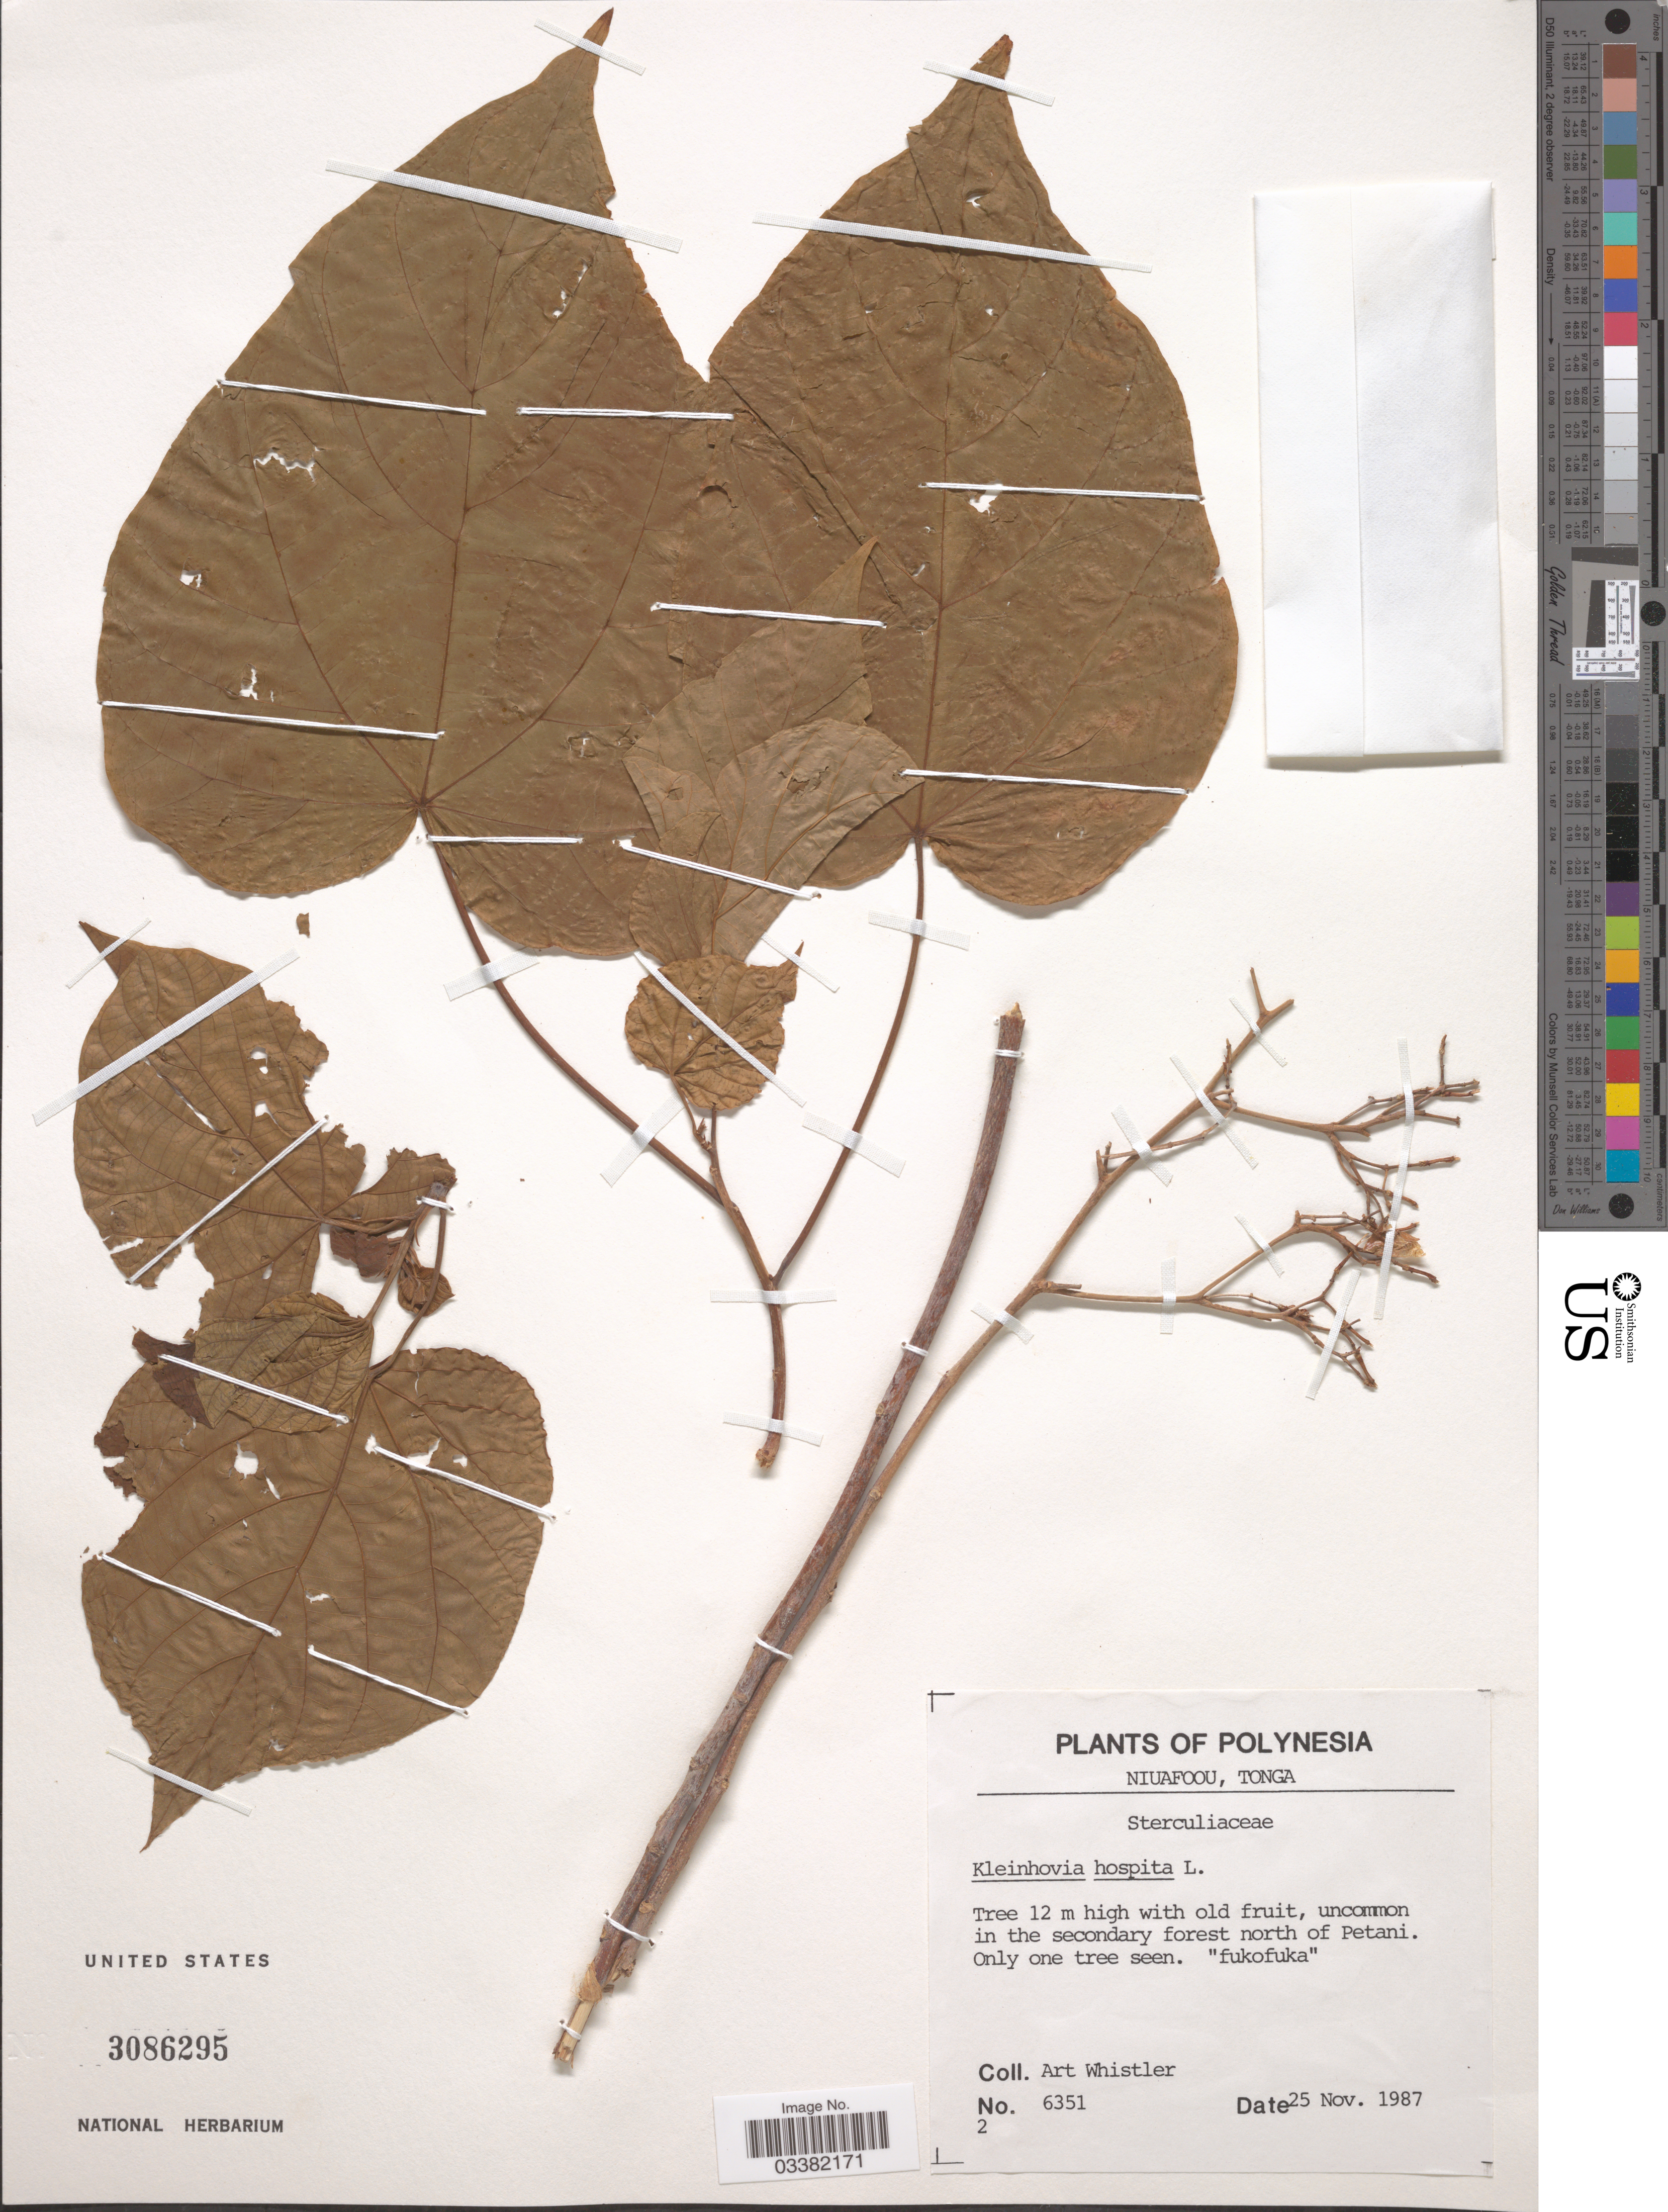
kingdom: Plantae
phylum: Tracheophyta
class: Magnoliopsida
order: Malvales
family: Malvaceae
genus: Kleinhovia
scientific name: Kleinhovia hospita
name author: L.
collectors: A. Whistler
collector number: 6351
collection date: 1987-11-25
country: Tonga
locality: Polynesia. Niuafoou. North of Petani.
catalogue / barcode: US 3086295